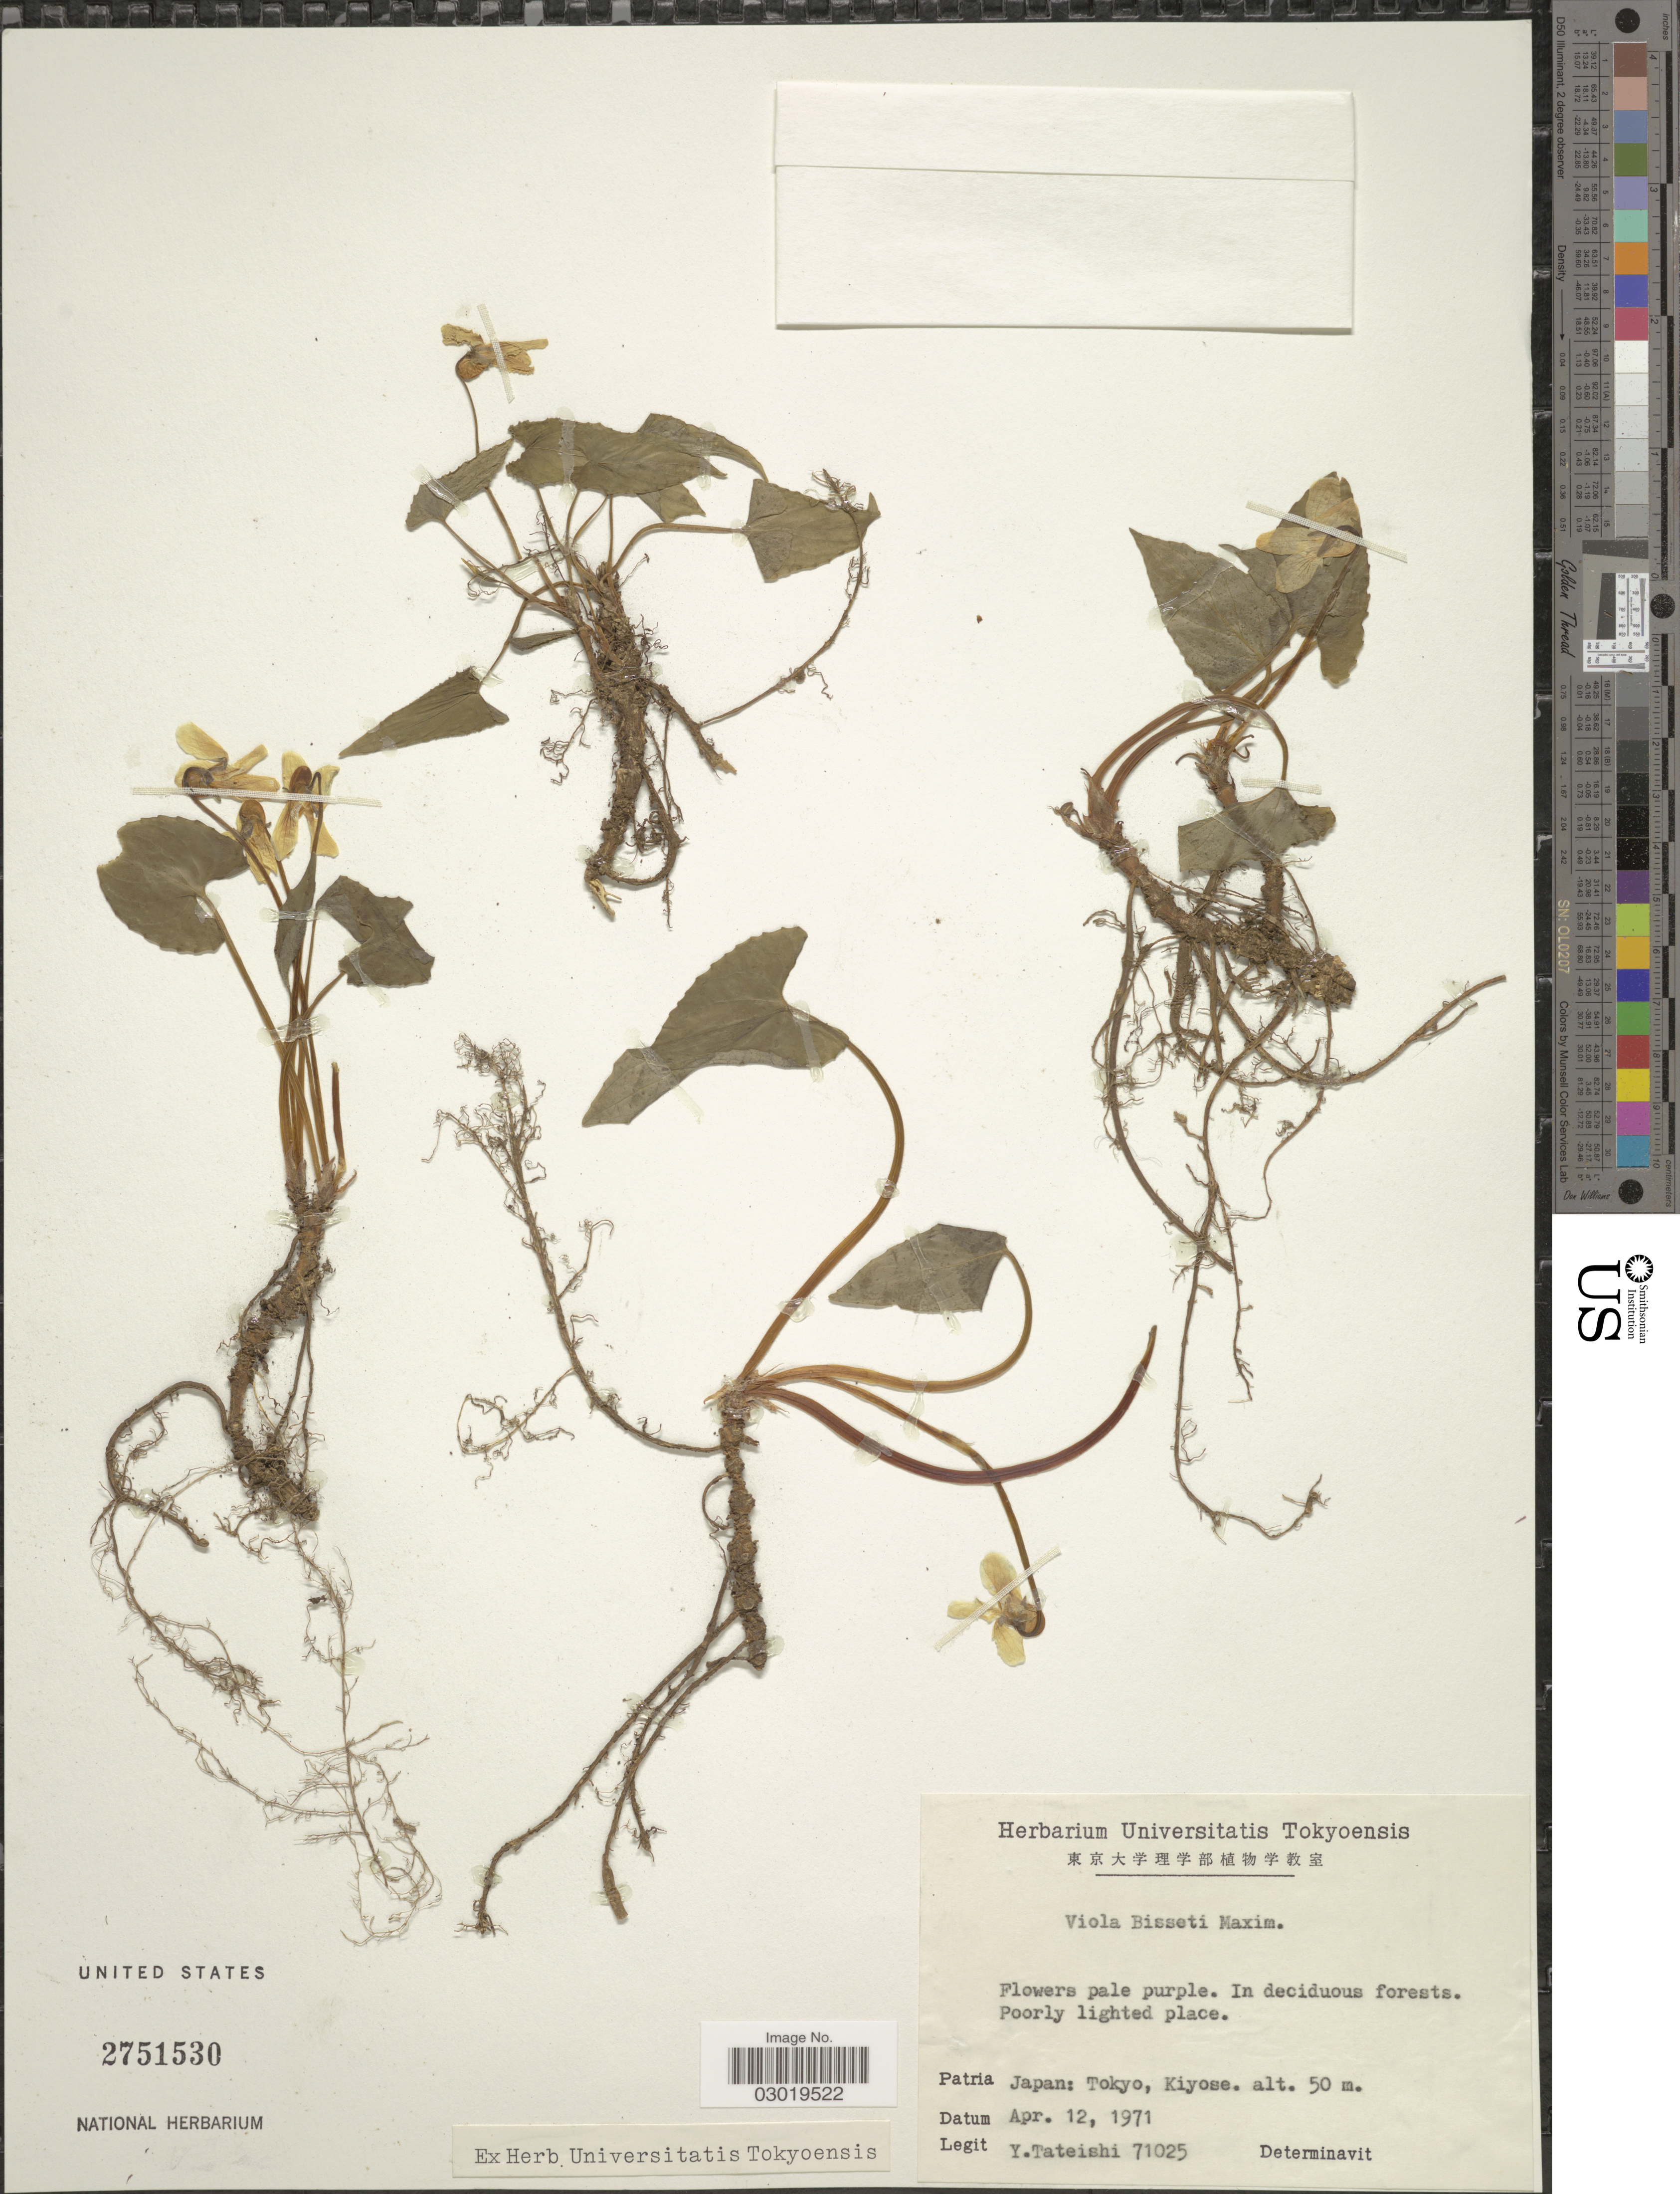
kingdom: Plantae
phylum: Tracheophyta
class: Magnoliopsida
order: Malpighiales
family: Violaceae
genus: Viola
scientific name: Viola x bissellii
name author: House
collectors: Y. Tateishi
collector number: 71025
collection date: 1971-04-12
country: Japan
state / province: Tokyo, Federal City of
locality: Tokyo, Kiyose.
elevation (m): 50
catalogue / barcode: US 2751530